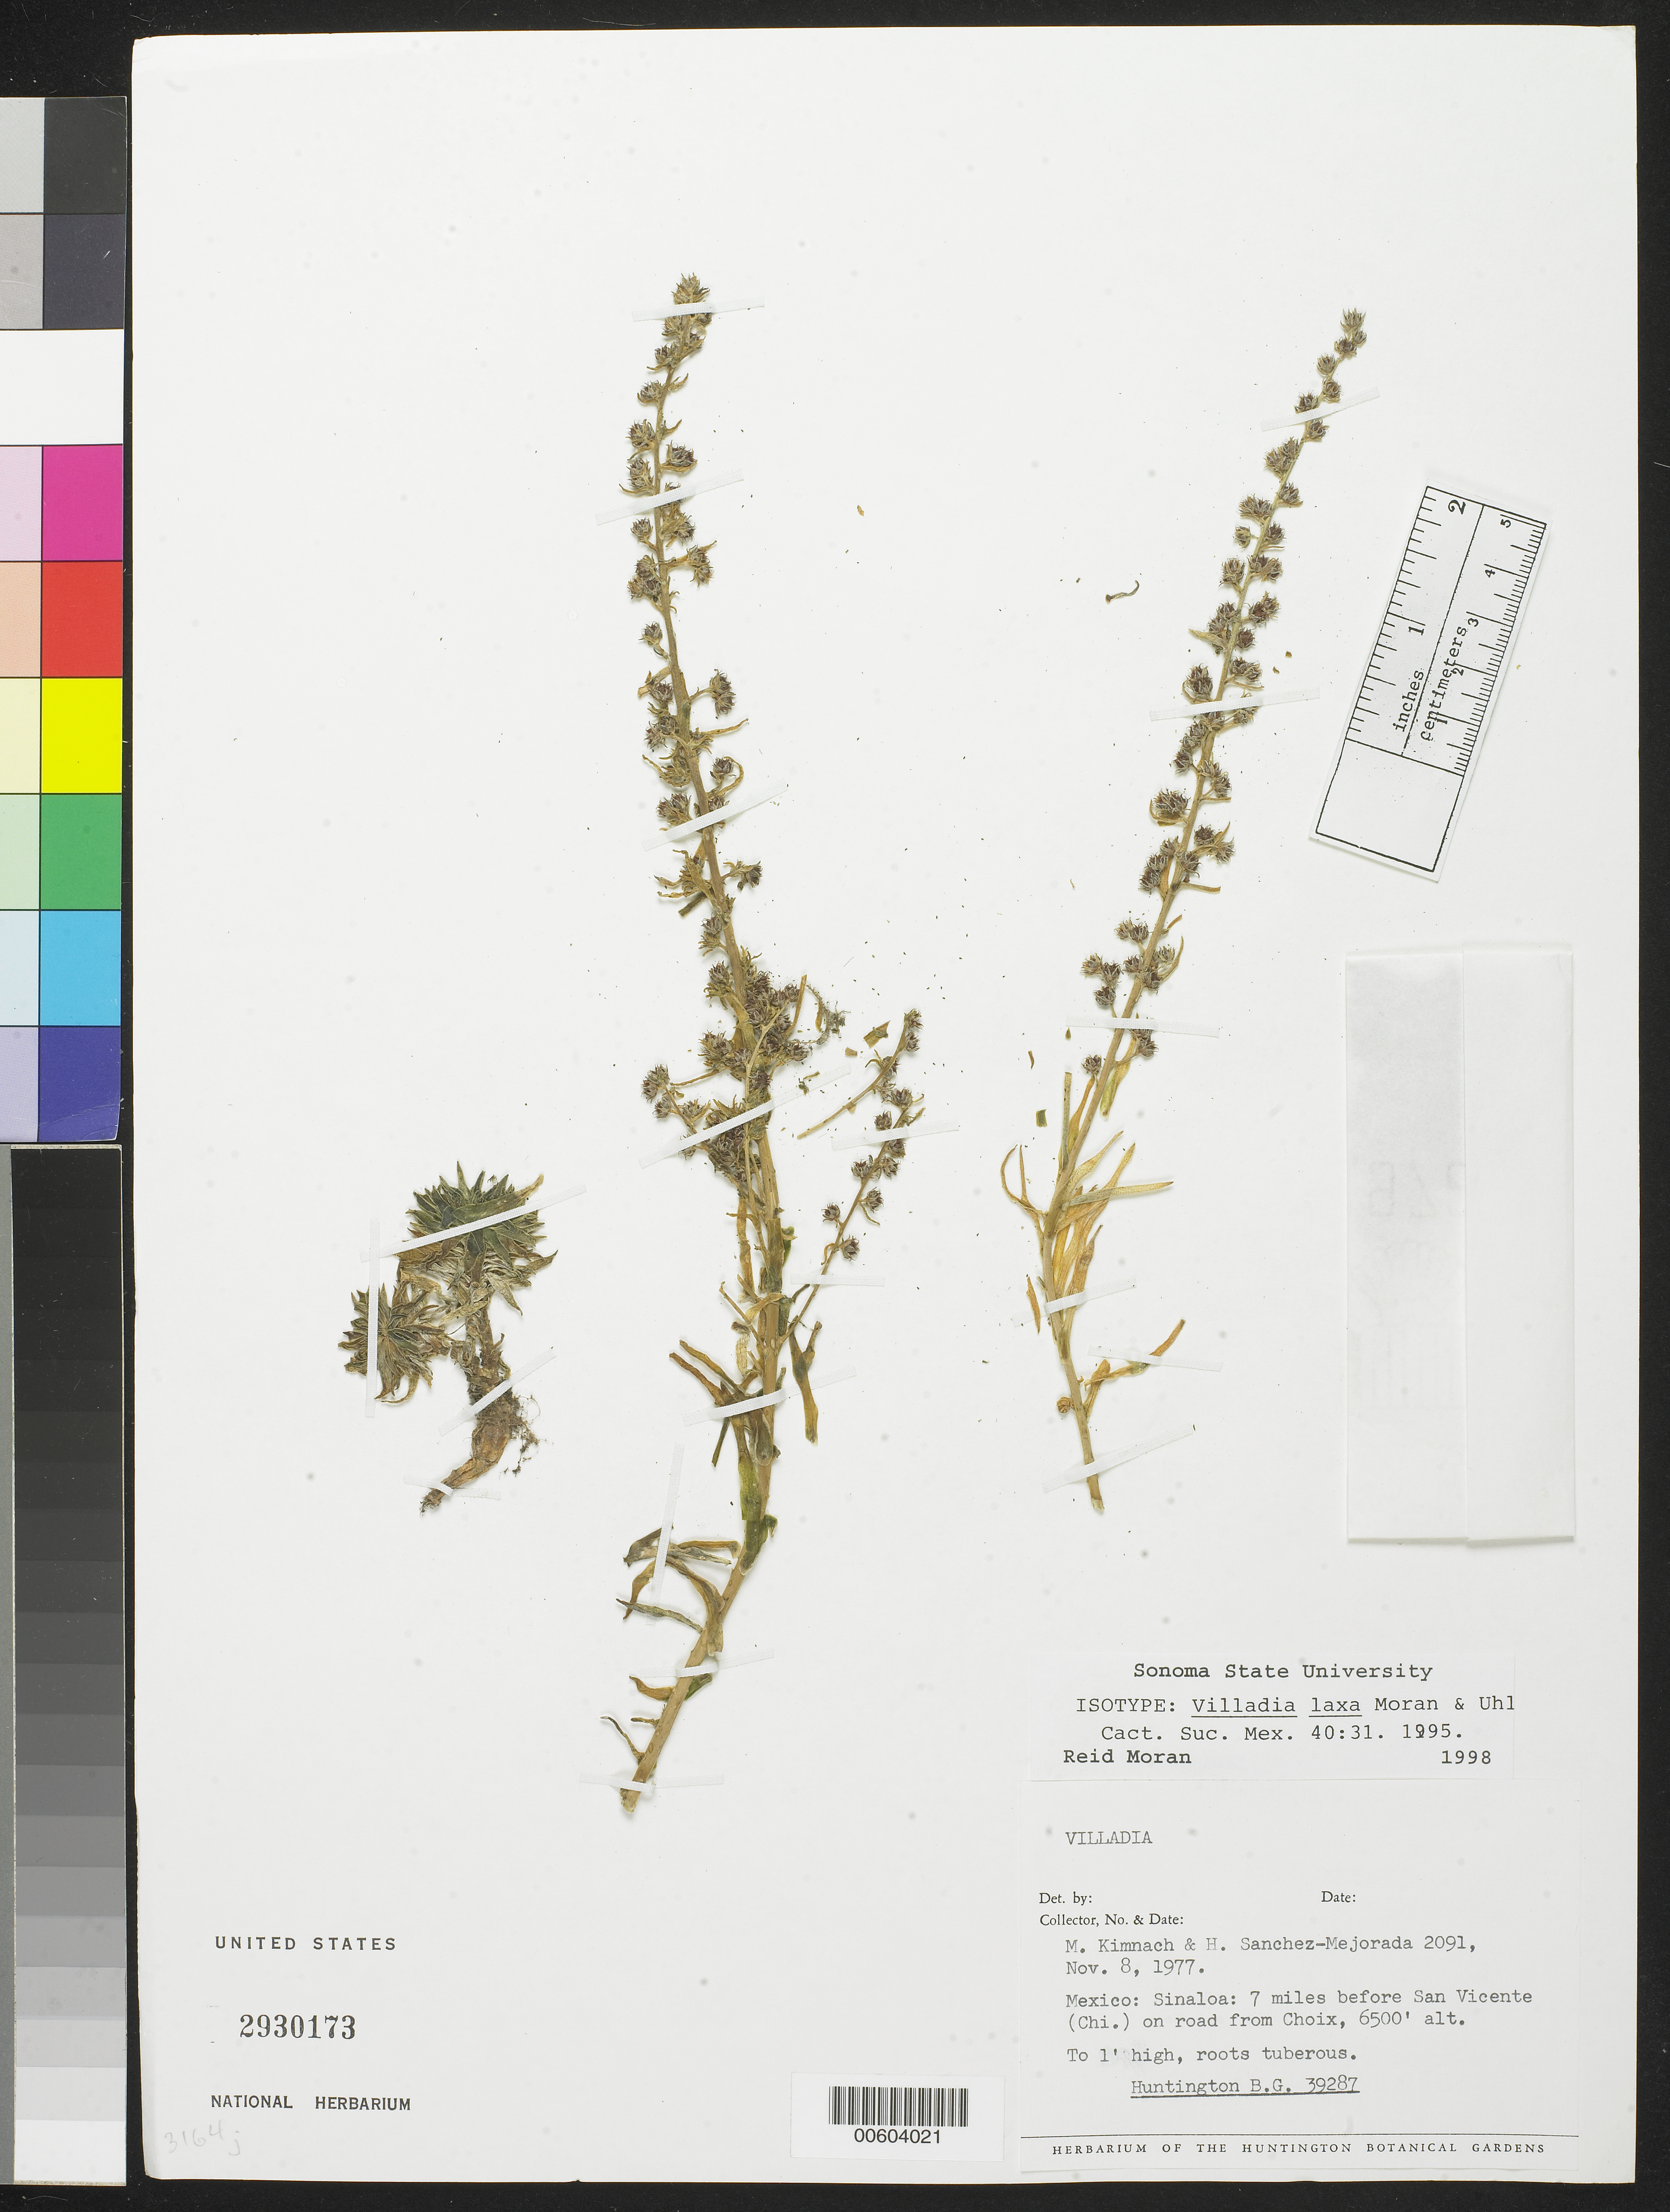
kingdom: Plantae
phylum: Tracheophyta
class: Magnoliopsida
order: Saxifragales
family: Crassulaceae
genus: Villadia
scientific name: Villadia laxa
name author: Moran & Uhl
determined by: Moran, R. C.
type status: Isotype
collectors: M. W. Kimnach & H. Sánchez-Mejorada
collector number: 2091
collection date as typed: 08 Nov 1977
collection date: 1977-11-08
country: Mexico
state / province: Sinaloa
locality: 7 miles before San Vicente (Chi.) on road from Choix.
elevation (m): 1981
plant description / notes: "Huntington B.G. 39287". Cultivated? Unclear from label whether specimen was made from cultivation; protologue not seen.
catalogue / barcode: US 2930173